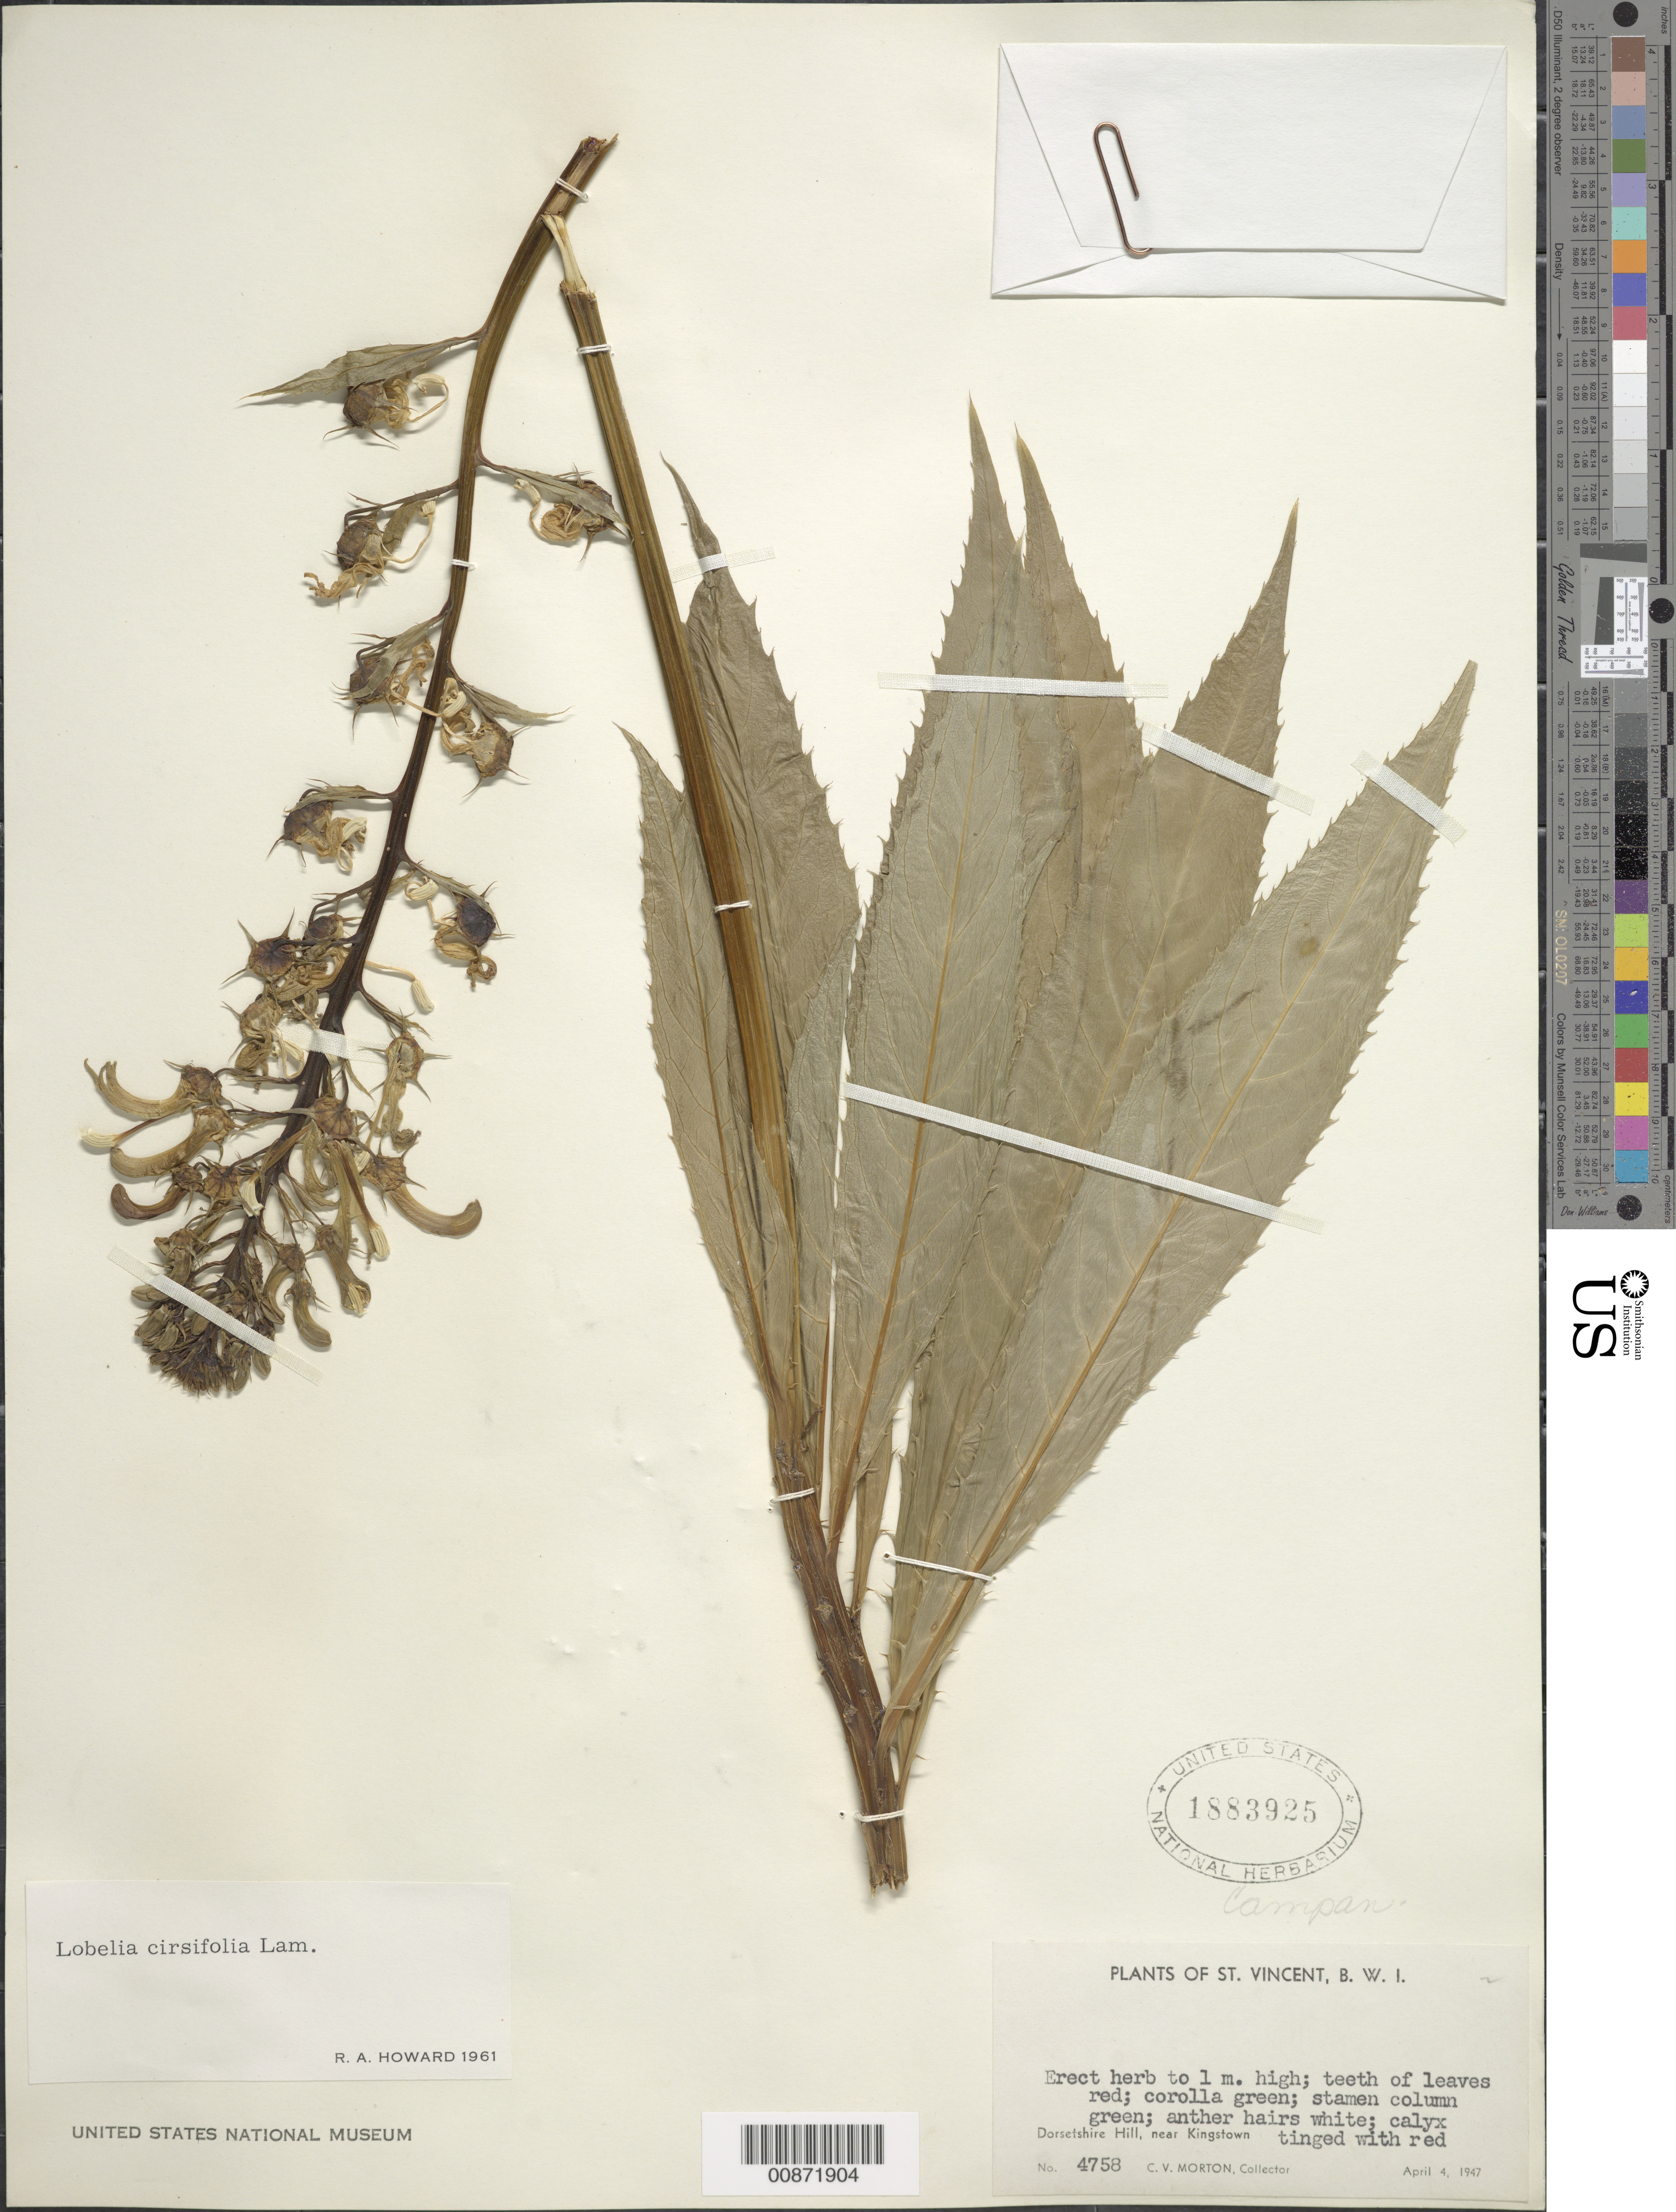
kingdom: Plantae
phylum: Tracheophyta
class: Magnoliopsida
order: Asterales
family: Campanulaceae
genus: Lobelia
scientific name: Lobelia cirsiifolia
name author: Lam.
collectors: C. V. Morton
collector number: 4758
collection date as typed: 04 Apr 1947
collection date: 1947-04-04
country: St. Vincent - Grenadines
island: St. Vincent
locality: Dorsetshire Hill, near Kingstown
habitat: Hill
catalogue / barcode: US 1883925